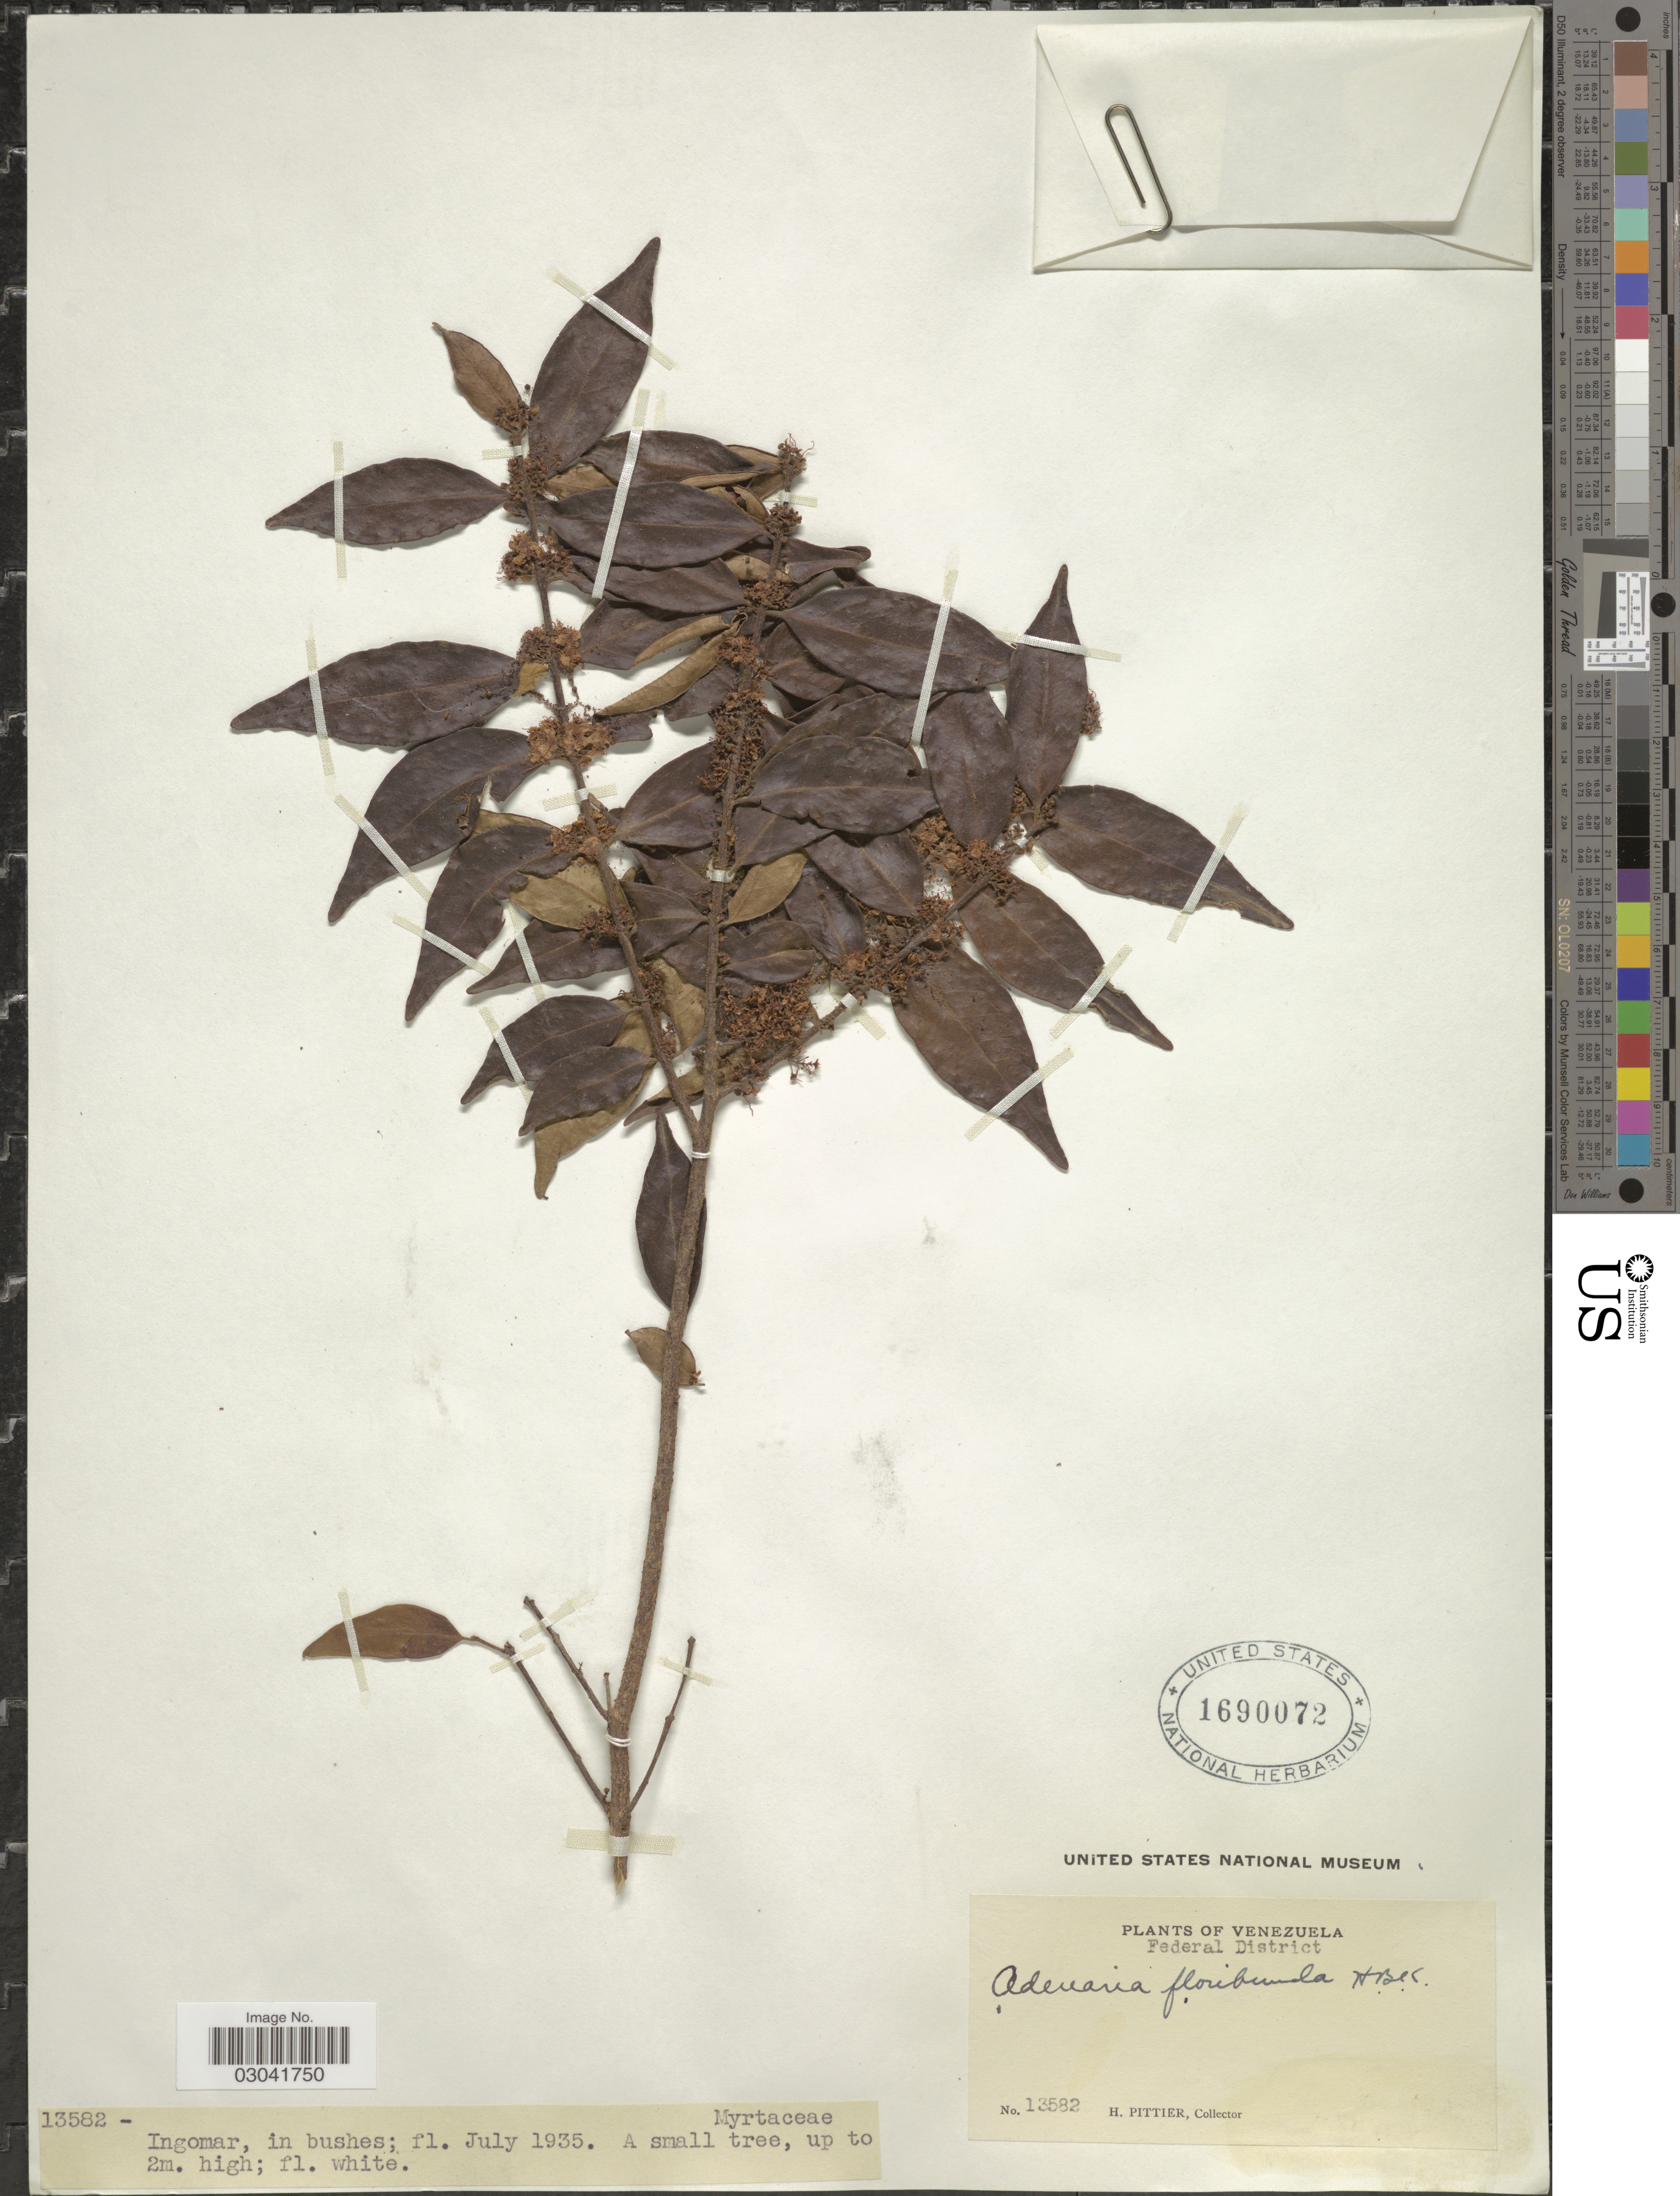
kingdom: Plantae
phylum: Tracheophyta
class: Magnoliopsida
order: Myrtales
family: Lythraceae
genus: Adenaria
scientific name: Adenaria floribunda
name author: Kunth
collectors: H. F. Pittier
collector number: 13582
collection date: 1935-07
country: Venezuela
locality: Federal District. Ingomar.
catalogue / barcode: US 1690072